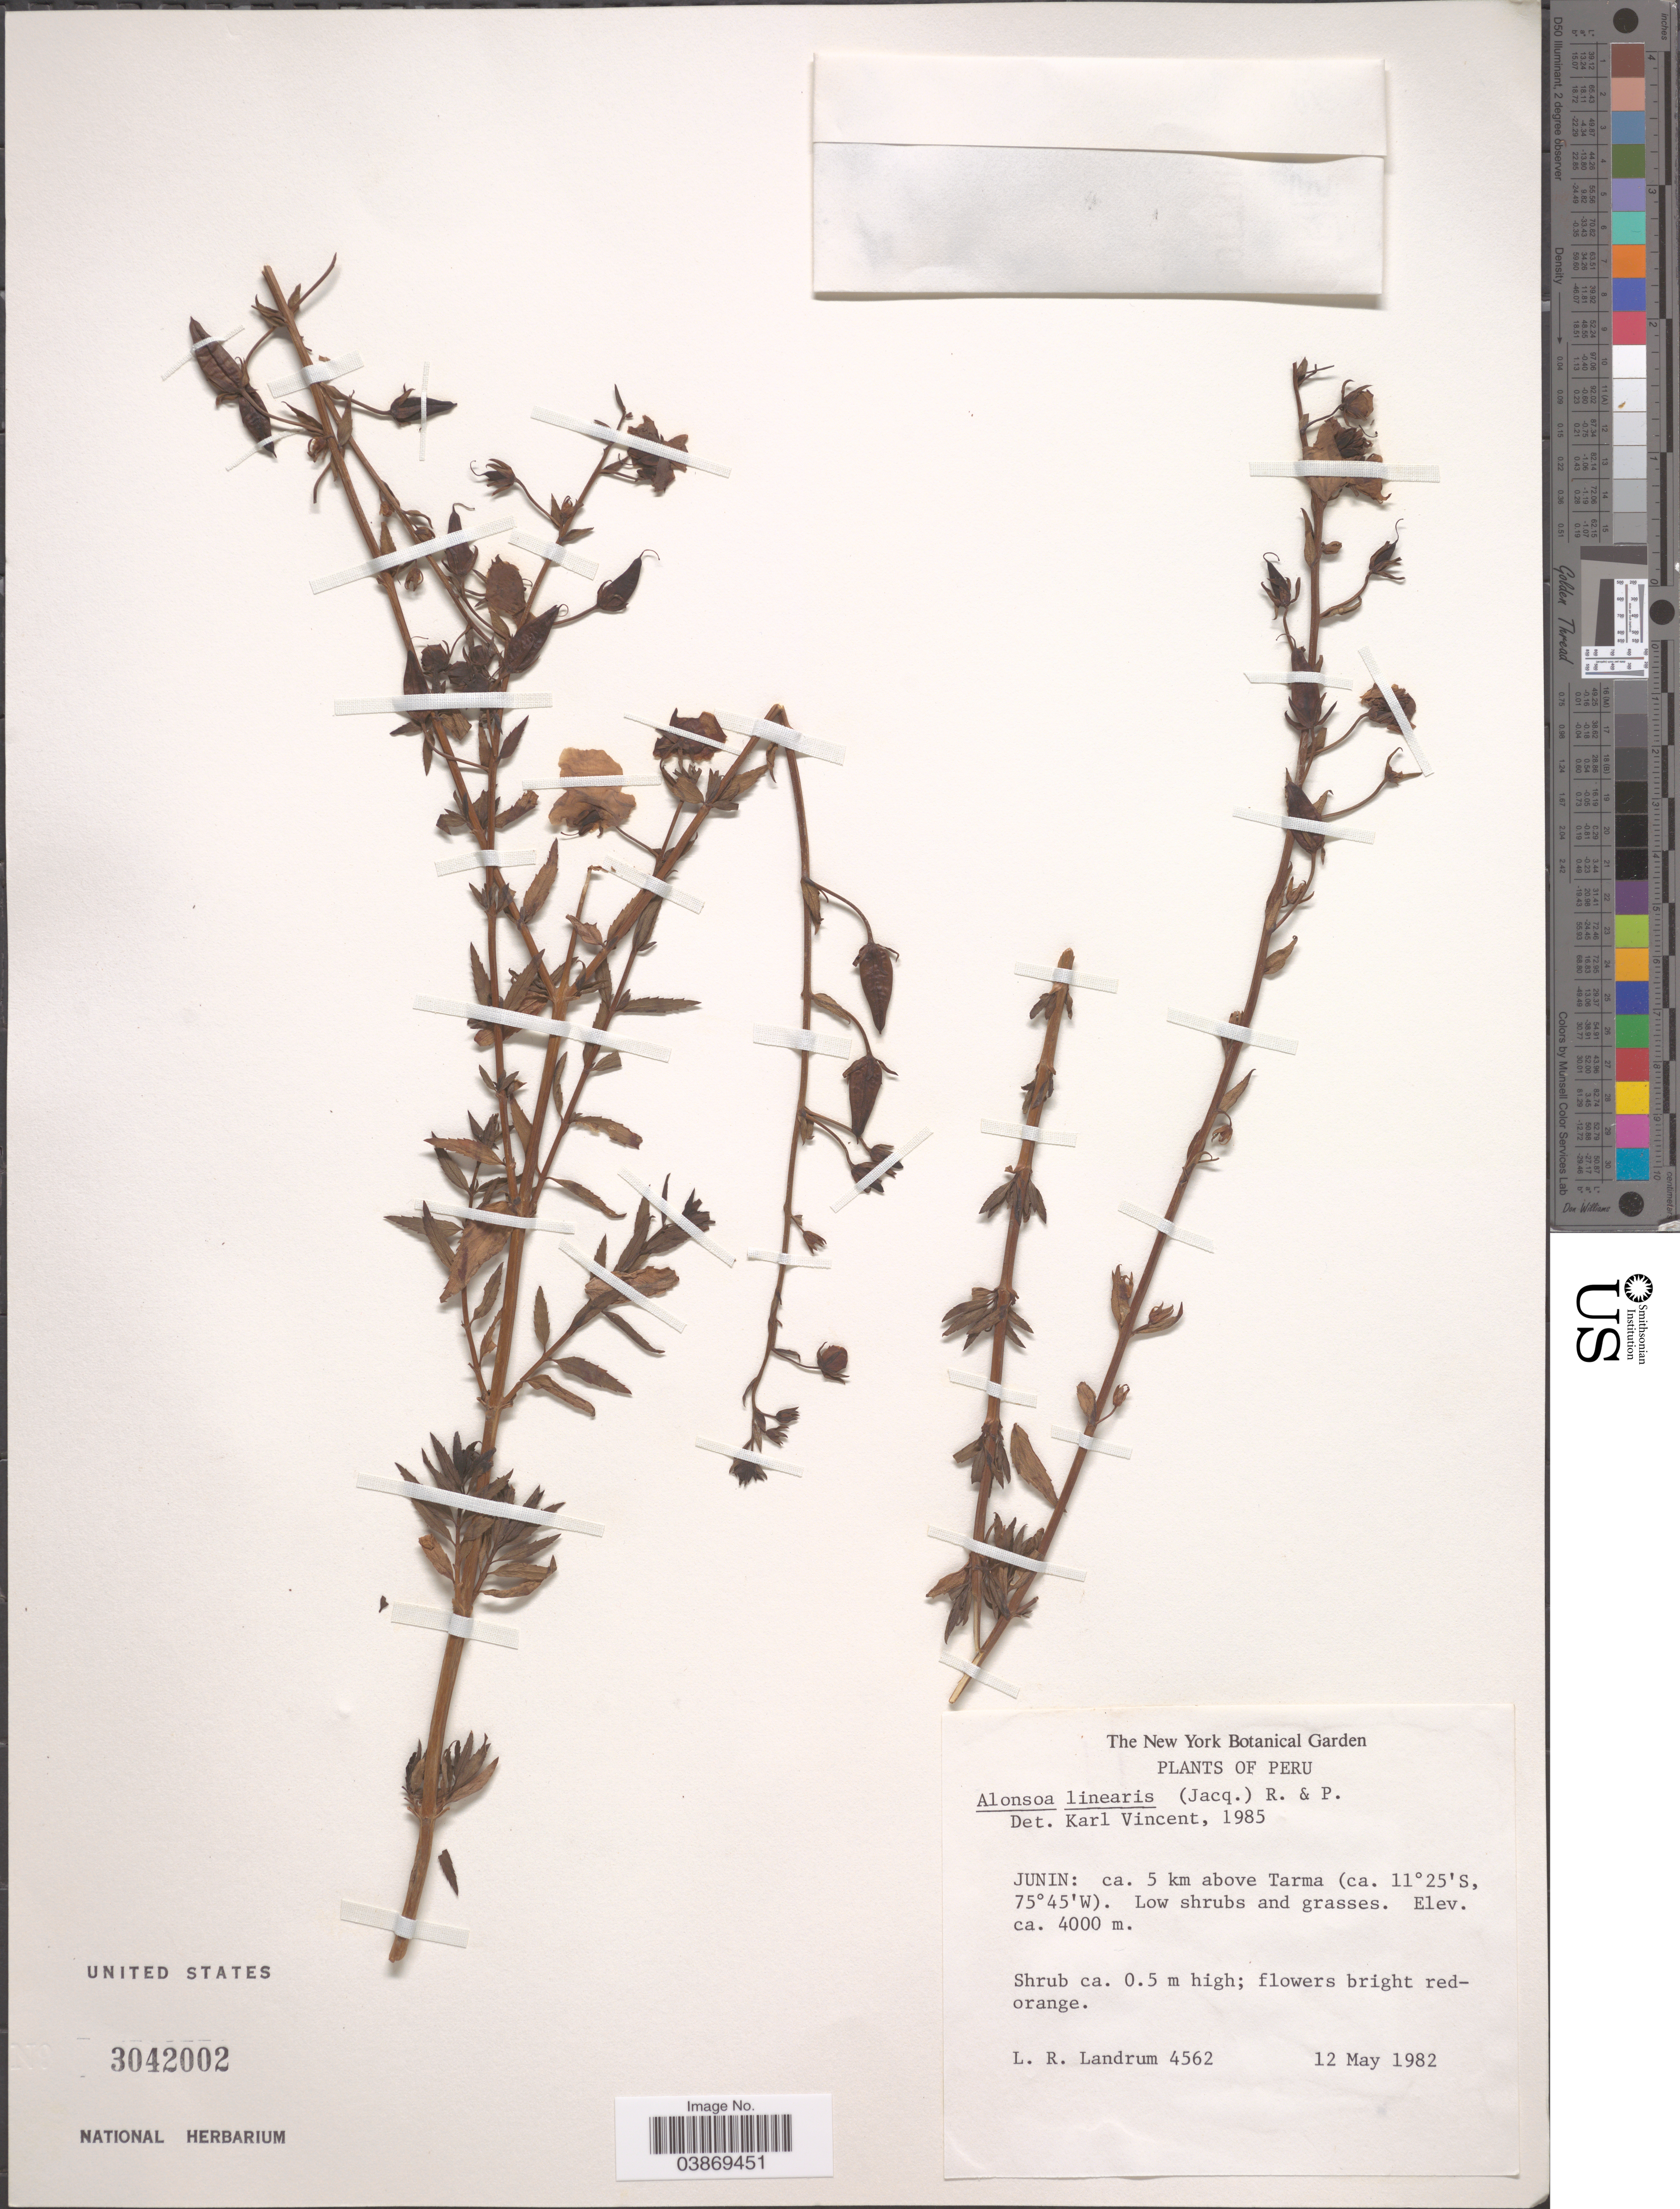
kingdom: Plantae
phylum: Tracheophyta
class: Magnoliopsida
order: Lamiales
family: Scrophulariaceae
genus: Alonsoa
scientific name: Alonsoa linearis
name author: (Jacq.) Ruiz & Pav.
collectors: L. R. Landrum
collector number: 4562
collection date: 1982-05-12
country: Peru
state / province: Junín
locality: Ca. 5 km above Tarma.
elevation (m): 4000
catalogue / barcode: US 3042002